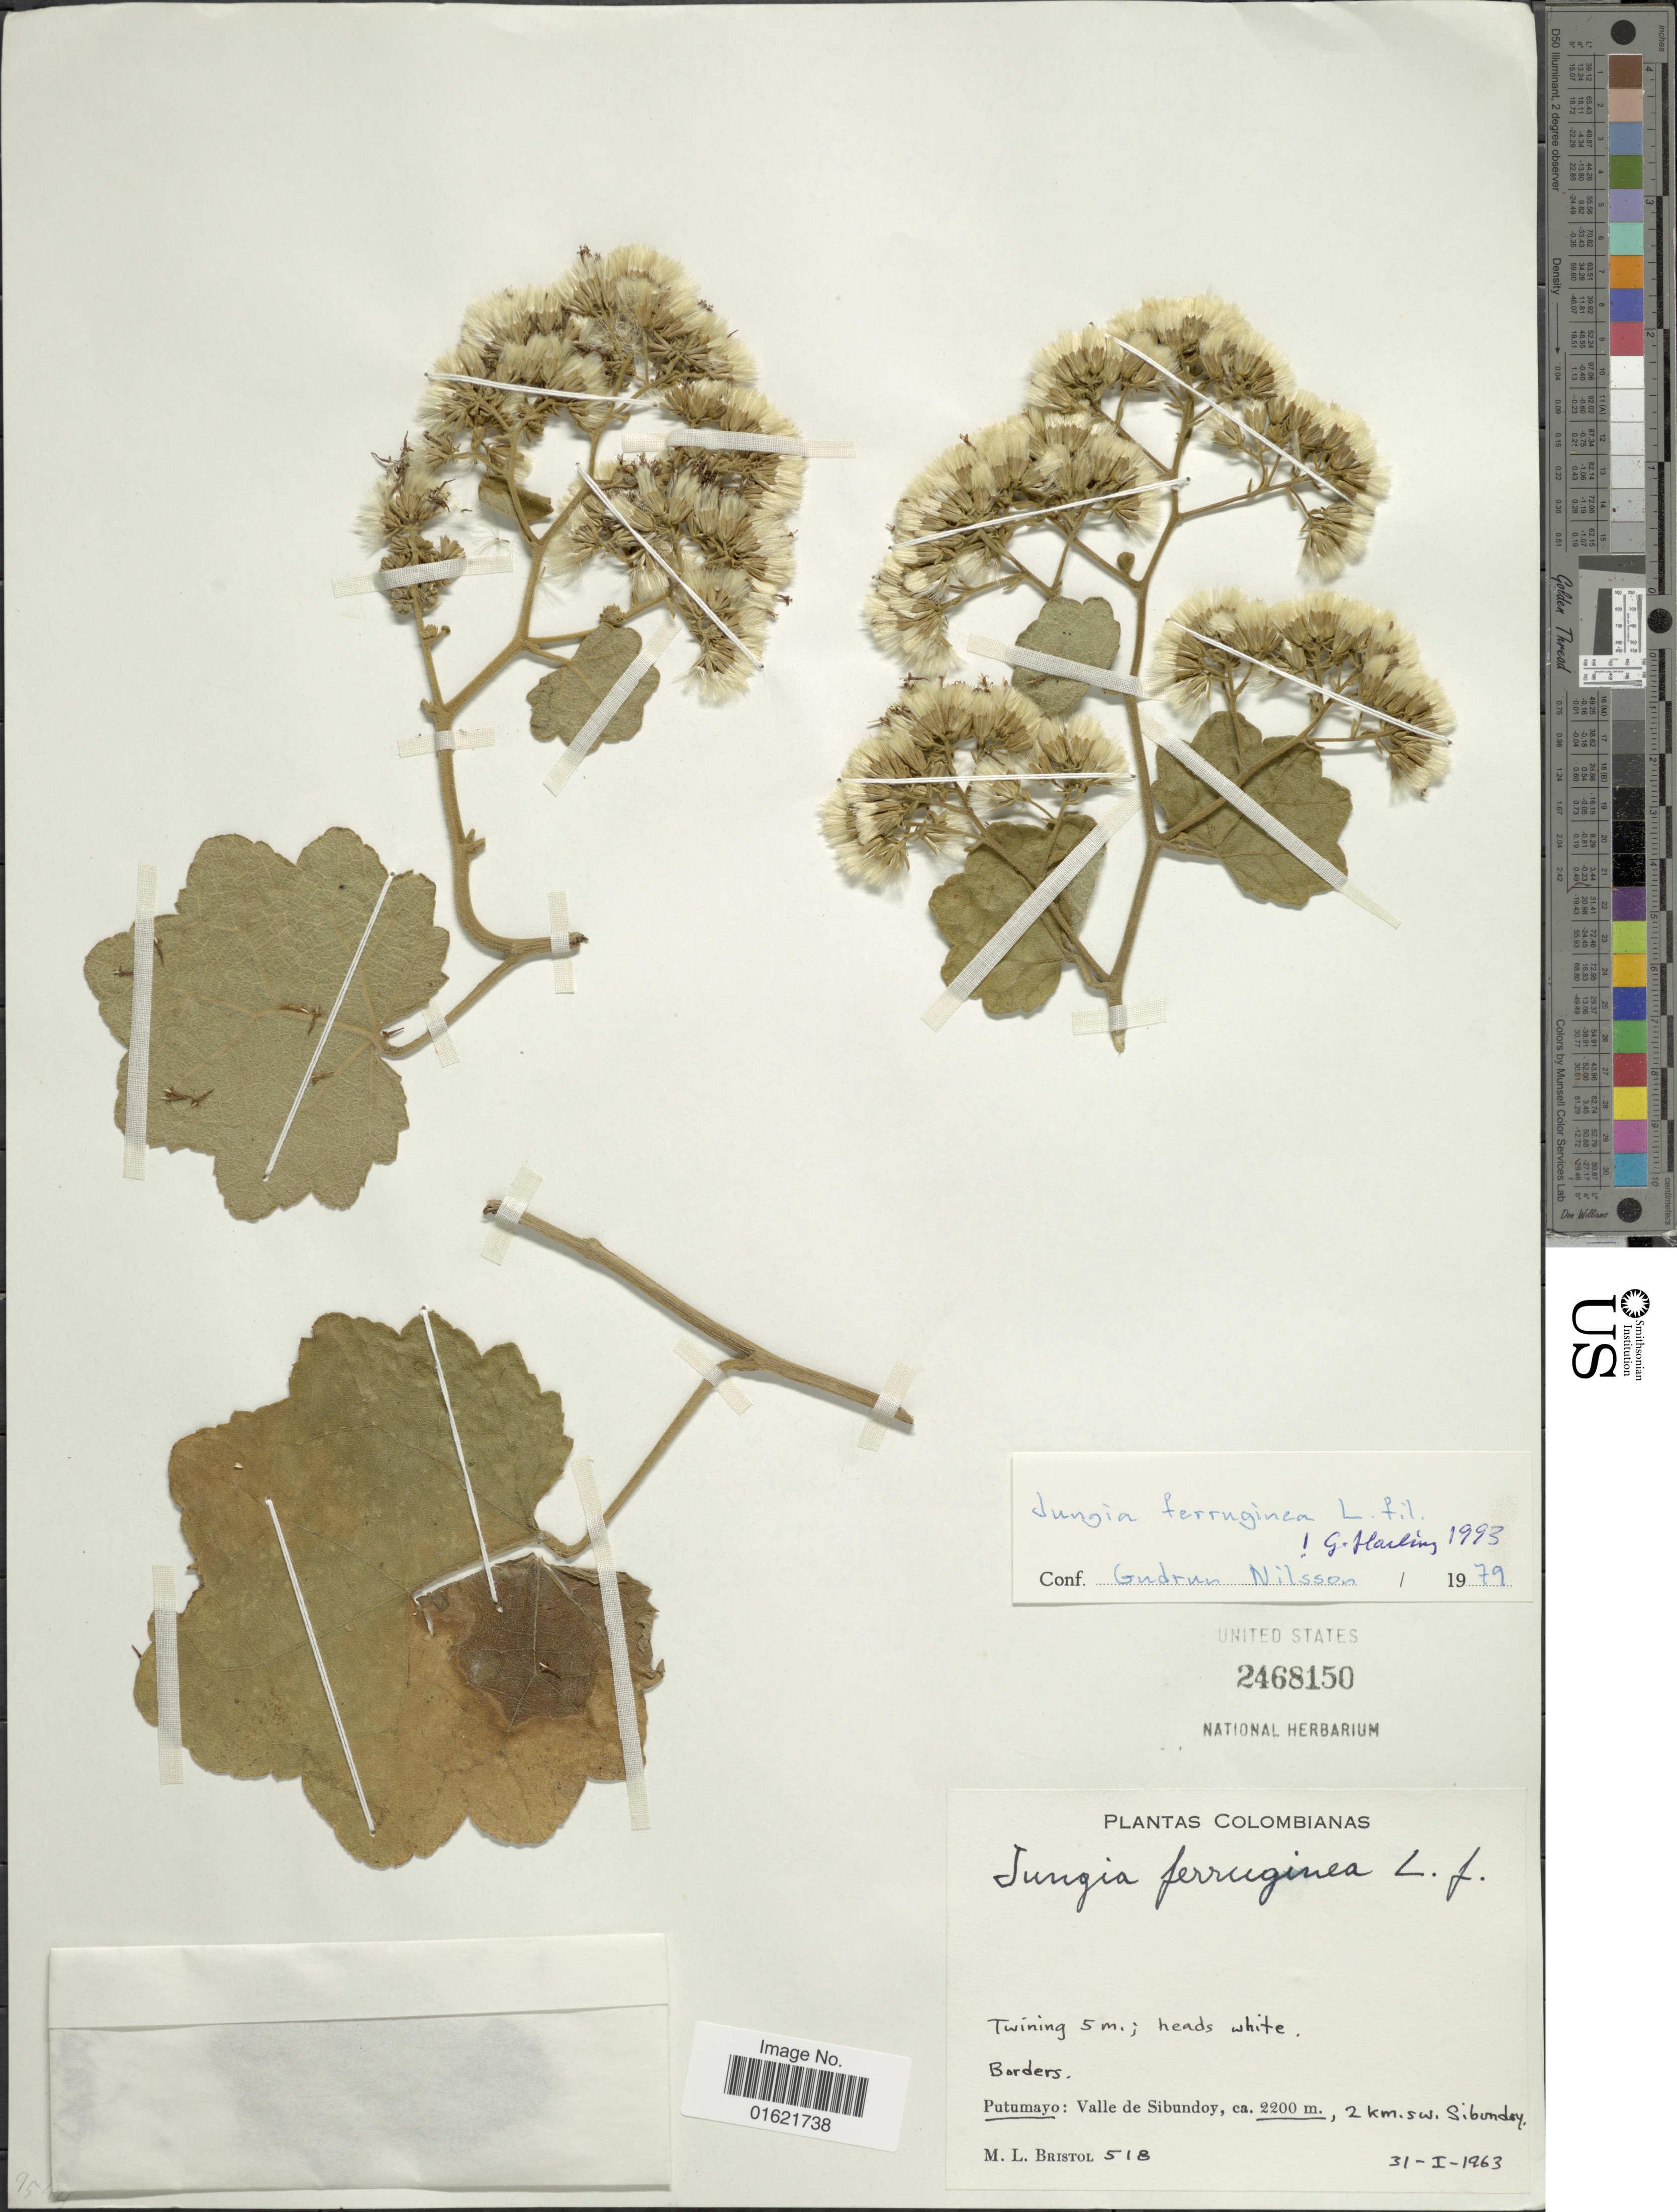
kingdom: Plantae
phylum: Tracheophyta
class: Magnoliopsida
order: Asterales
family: Asteraceae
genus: Jungia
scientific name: Jungia ferruginea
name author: L. f.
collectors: M. L. Bristol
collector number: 518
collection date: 1963-01-31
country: Colombia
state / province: Putumayo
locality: Valle de Sibundoy, 2 km SW Sibundoy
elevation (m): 2200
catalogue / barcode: US 2468150